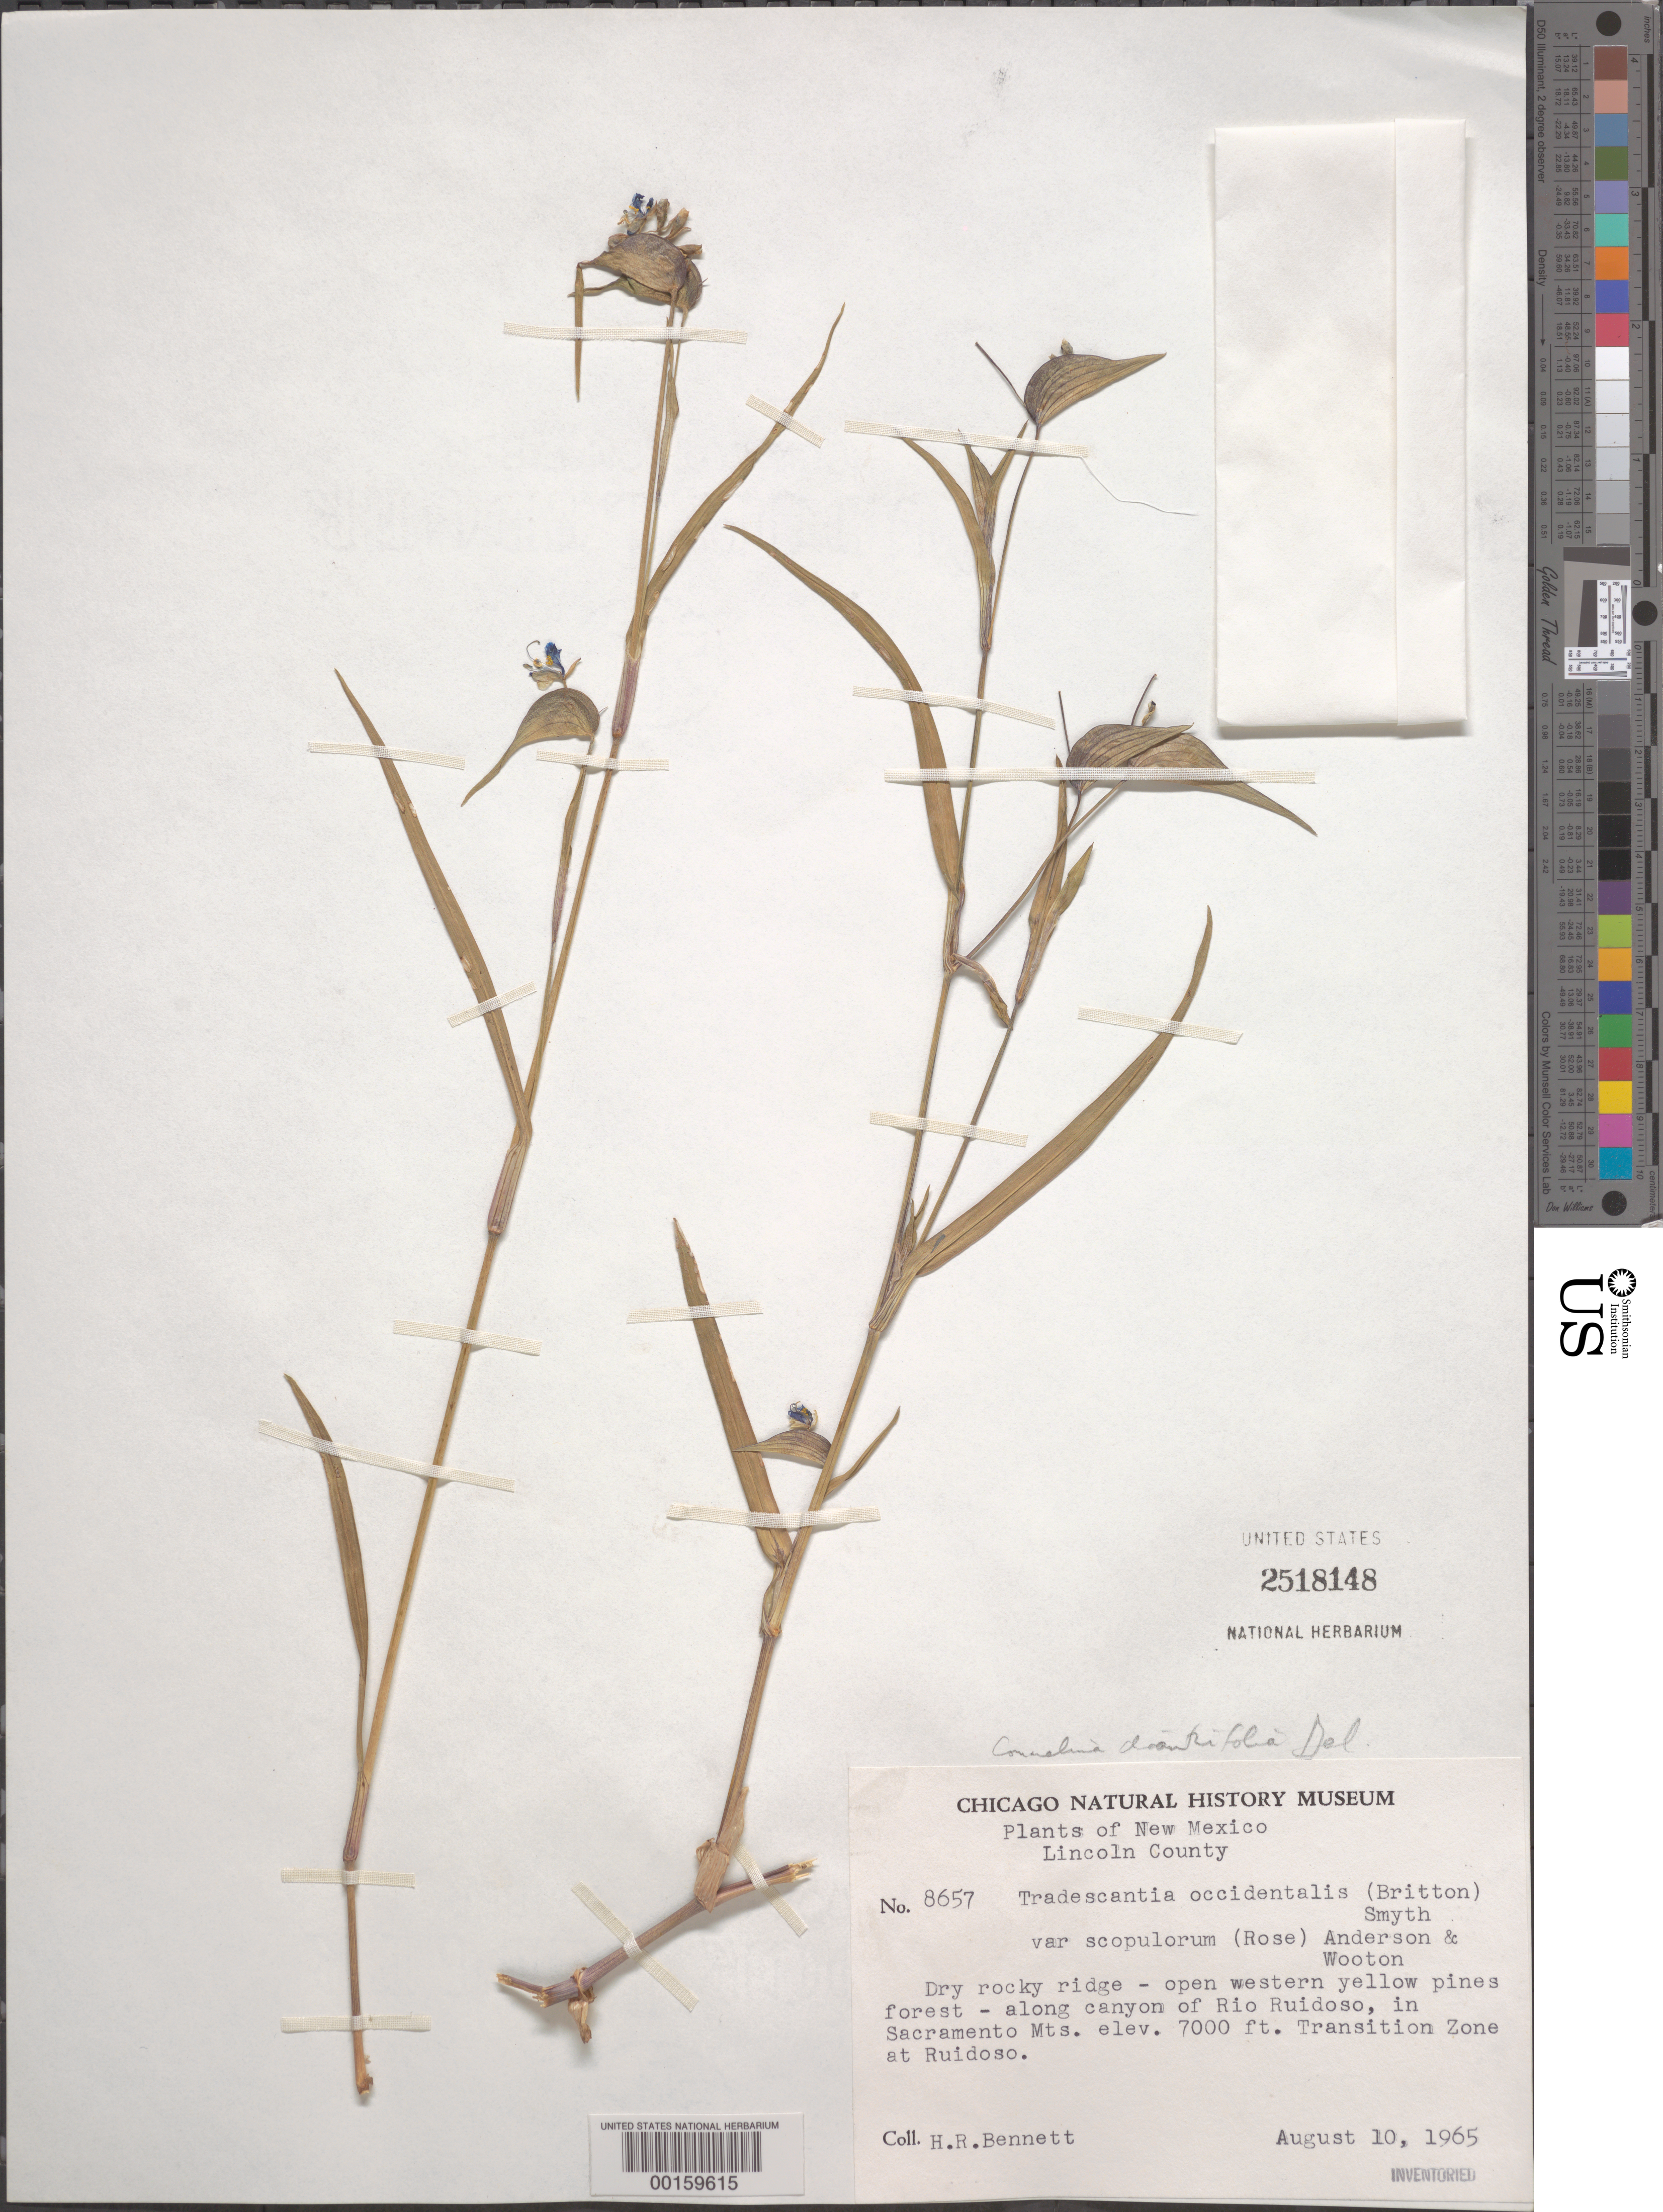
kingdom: Plantae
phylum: Tracheophyta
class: Liliopsida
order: Commelinales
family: Commelinaceae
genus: Commelina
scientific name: Commelina dianthifolia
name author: Redouté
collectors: H. R. Bennett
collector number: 8657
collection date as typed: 10 Aug 1965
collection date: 1965-08-10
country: United States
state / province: New Mexico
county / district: Lincoln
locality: Canyon of rio ruidoso, in sacramento mts.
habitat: Dry rocky ridge, open western yellow pine forest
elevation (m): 2135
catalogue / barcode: US 2518148